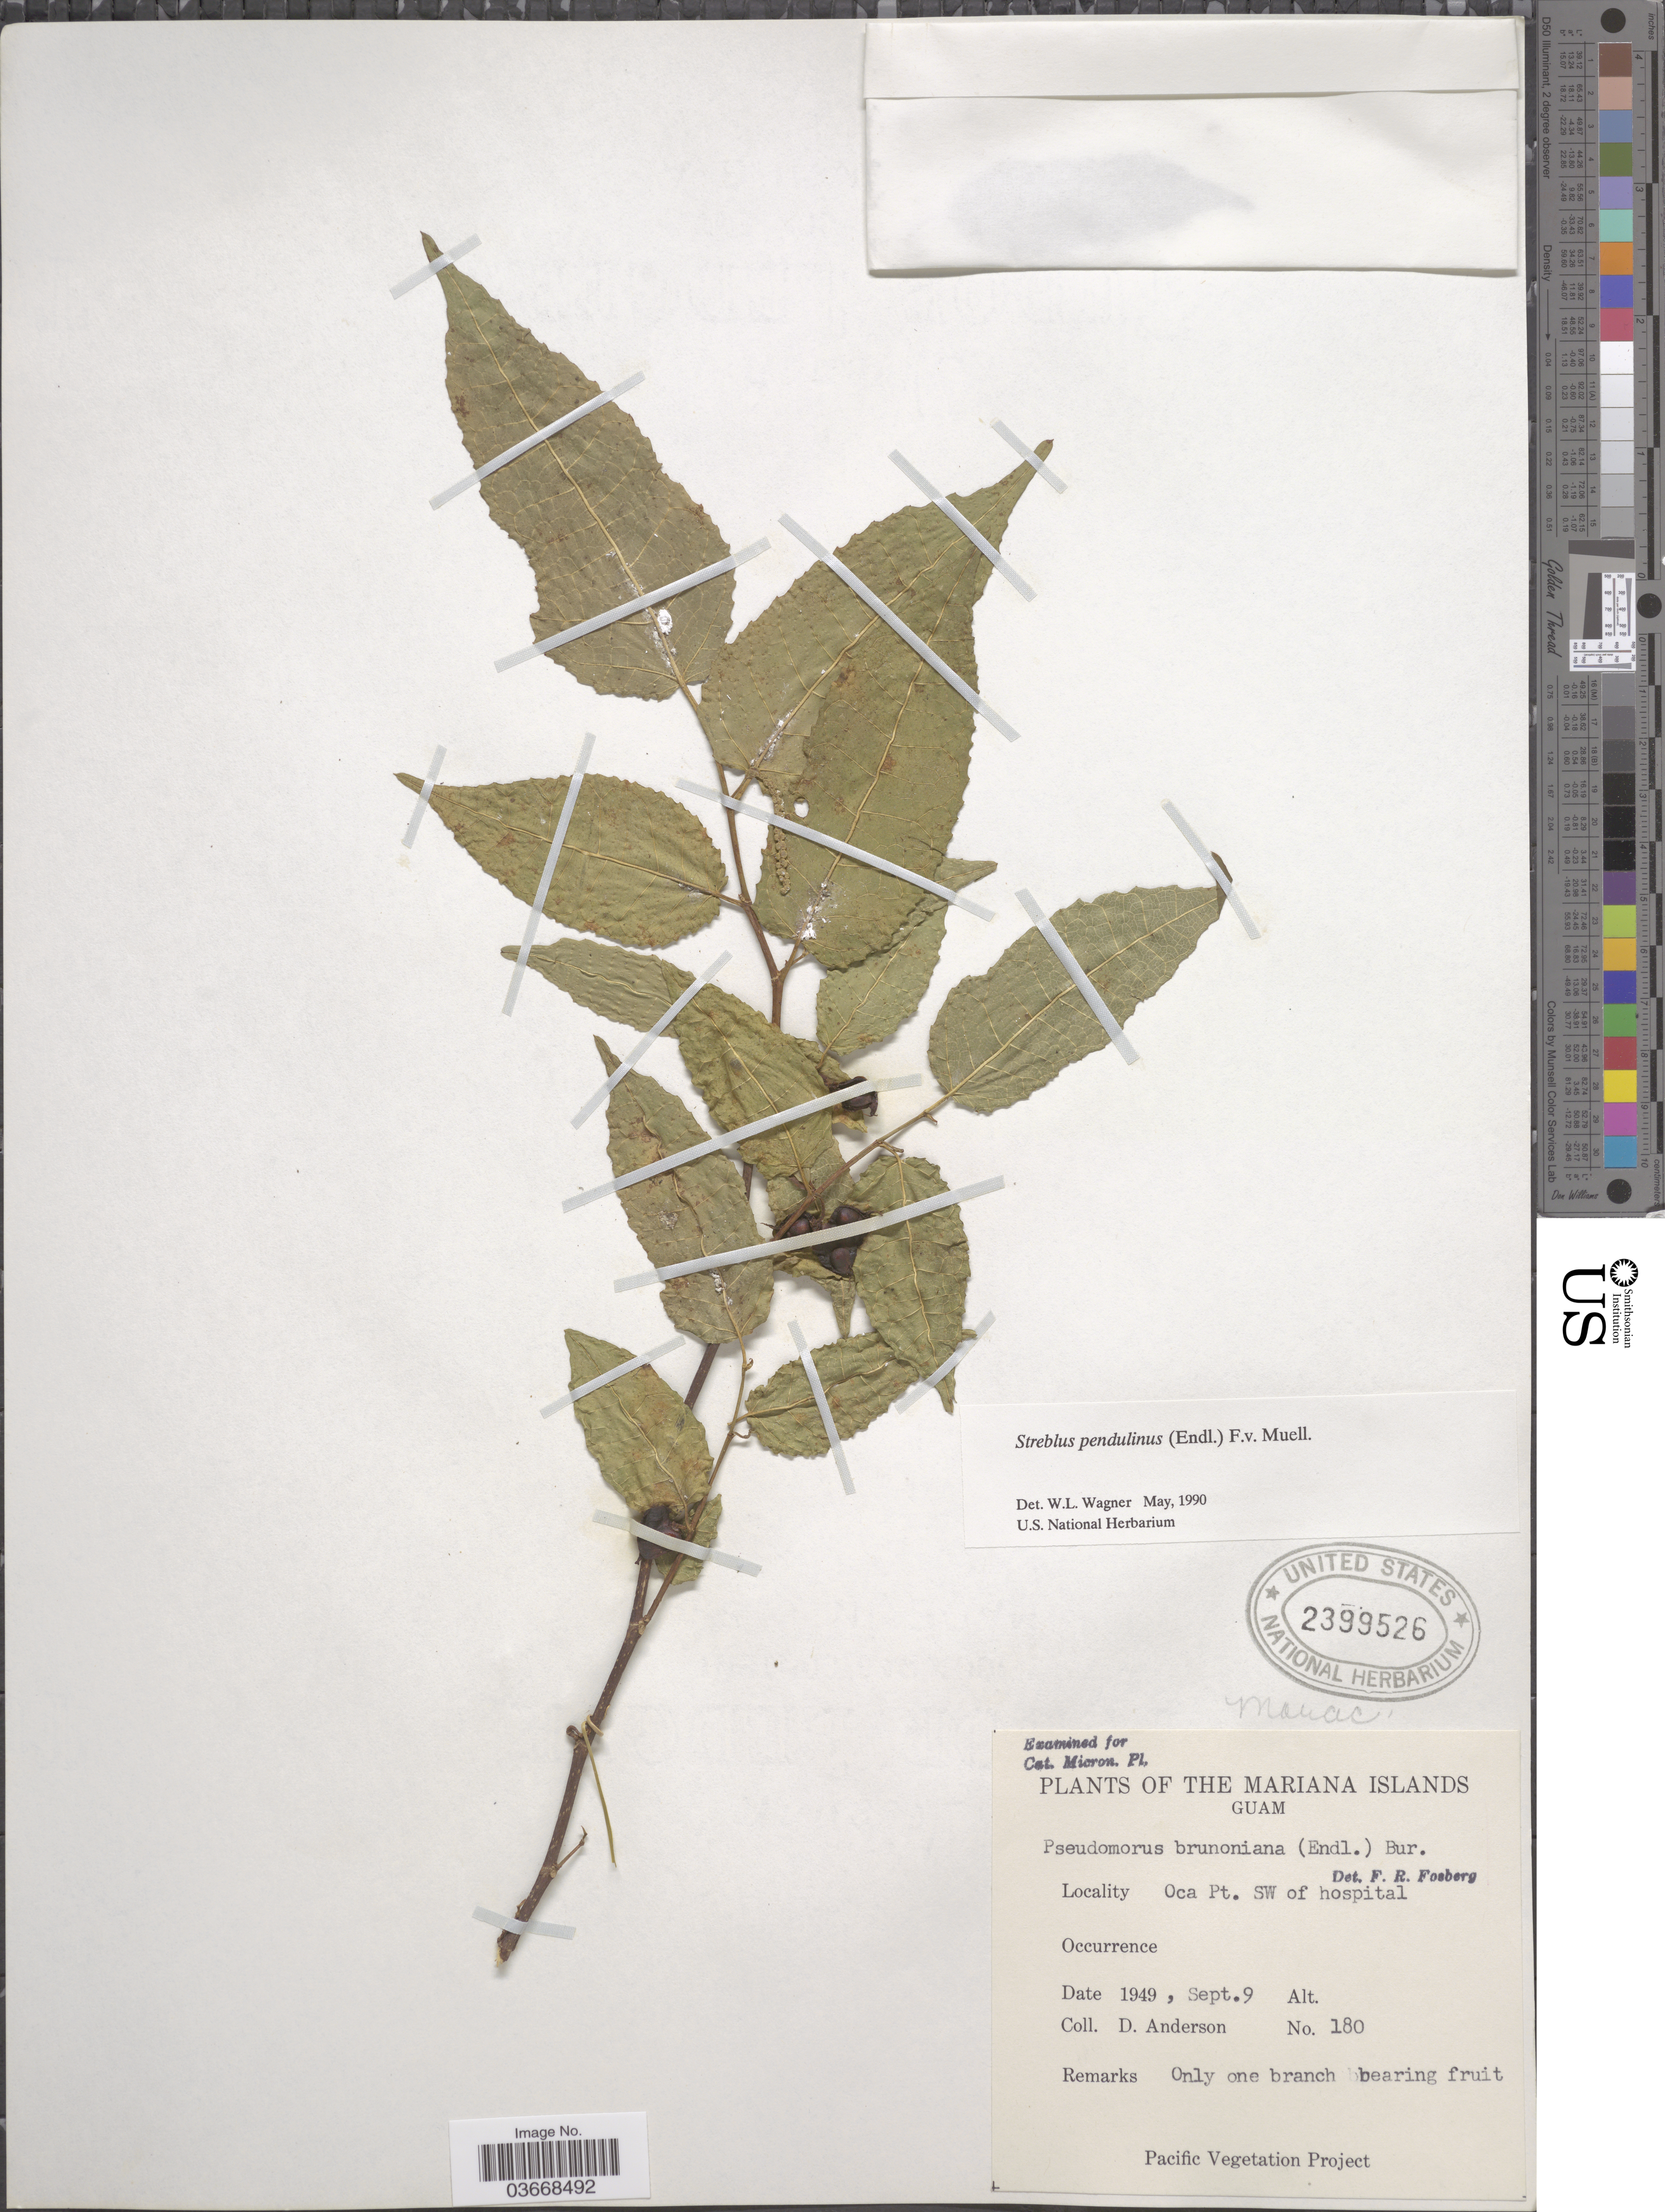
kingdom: Plantae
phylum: Tracheophyta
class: Magnoliopsida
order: Rosales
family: Moraceae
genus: Paratrophis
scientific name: Paratrophis pendulina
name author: (Endl.) E. M. Gardner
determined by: Wagner, W. L., (BOT), Smithsonian Institution - National Museum of Natural History (UNITED STATES)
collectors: D. Anderson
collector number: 180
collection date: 1949-09-09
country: Guam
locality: The Mariana Islands. Oca Pt. SW of hospital.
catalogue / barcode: US 2399526